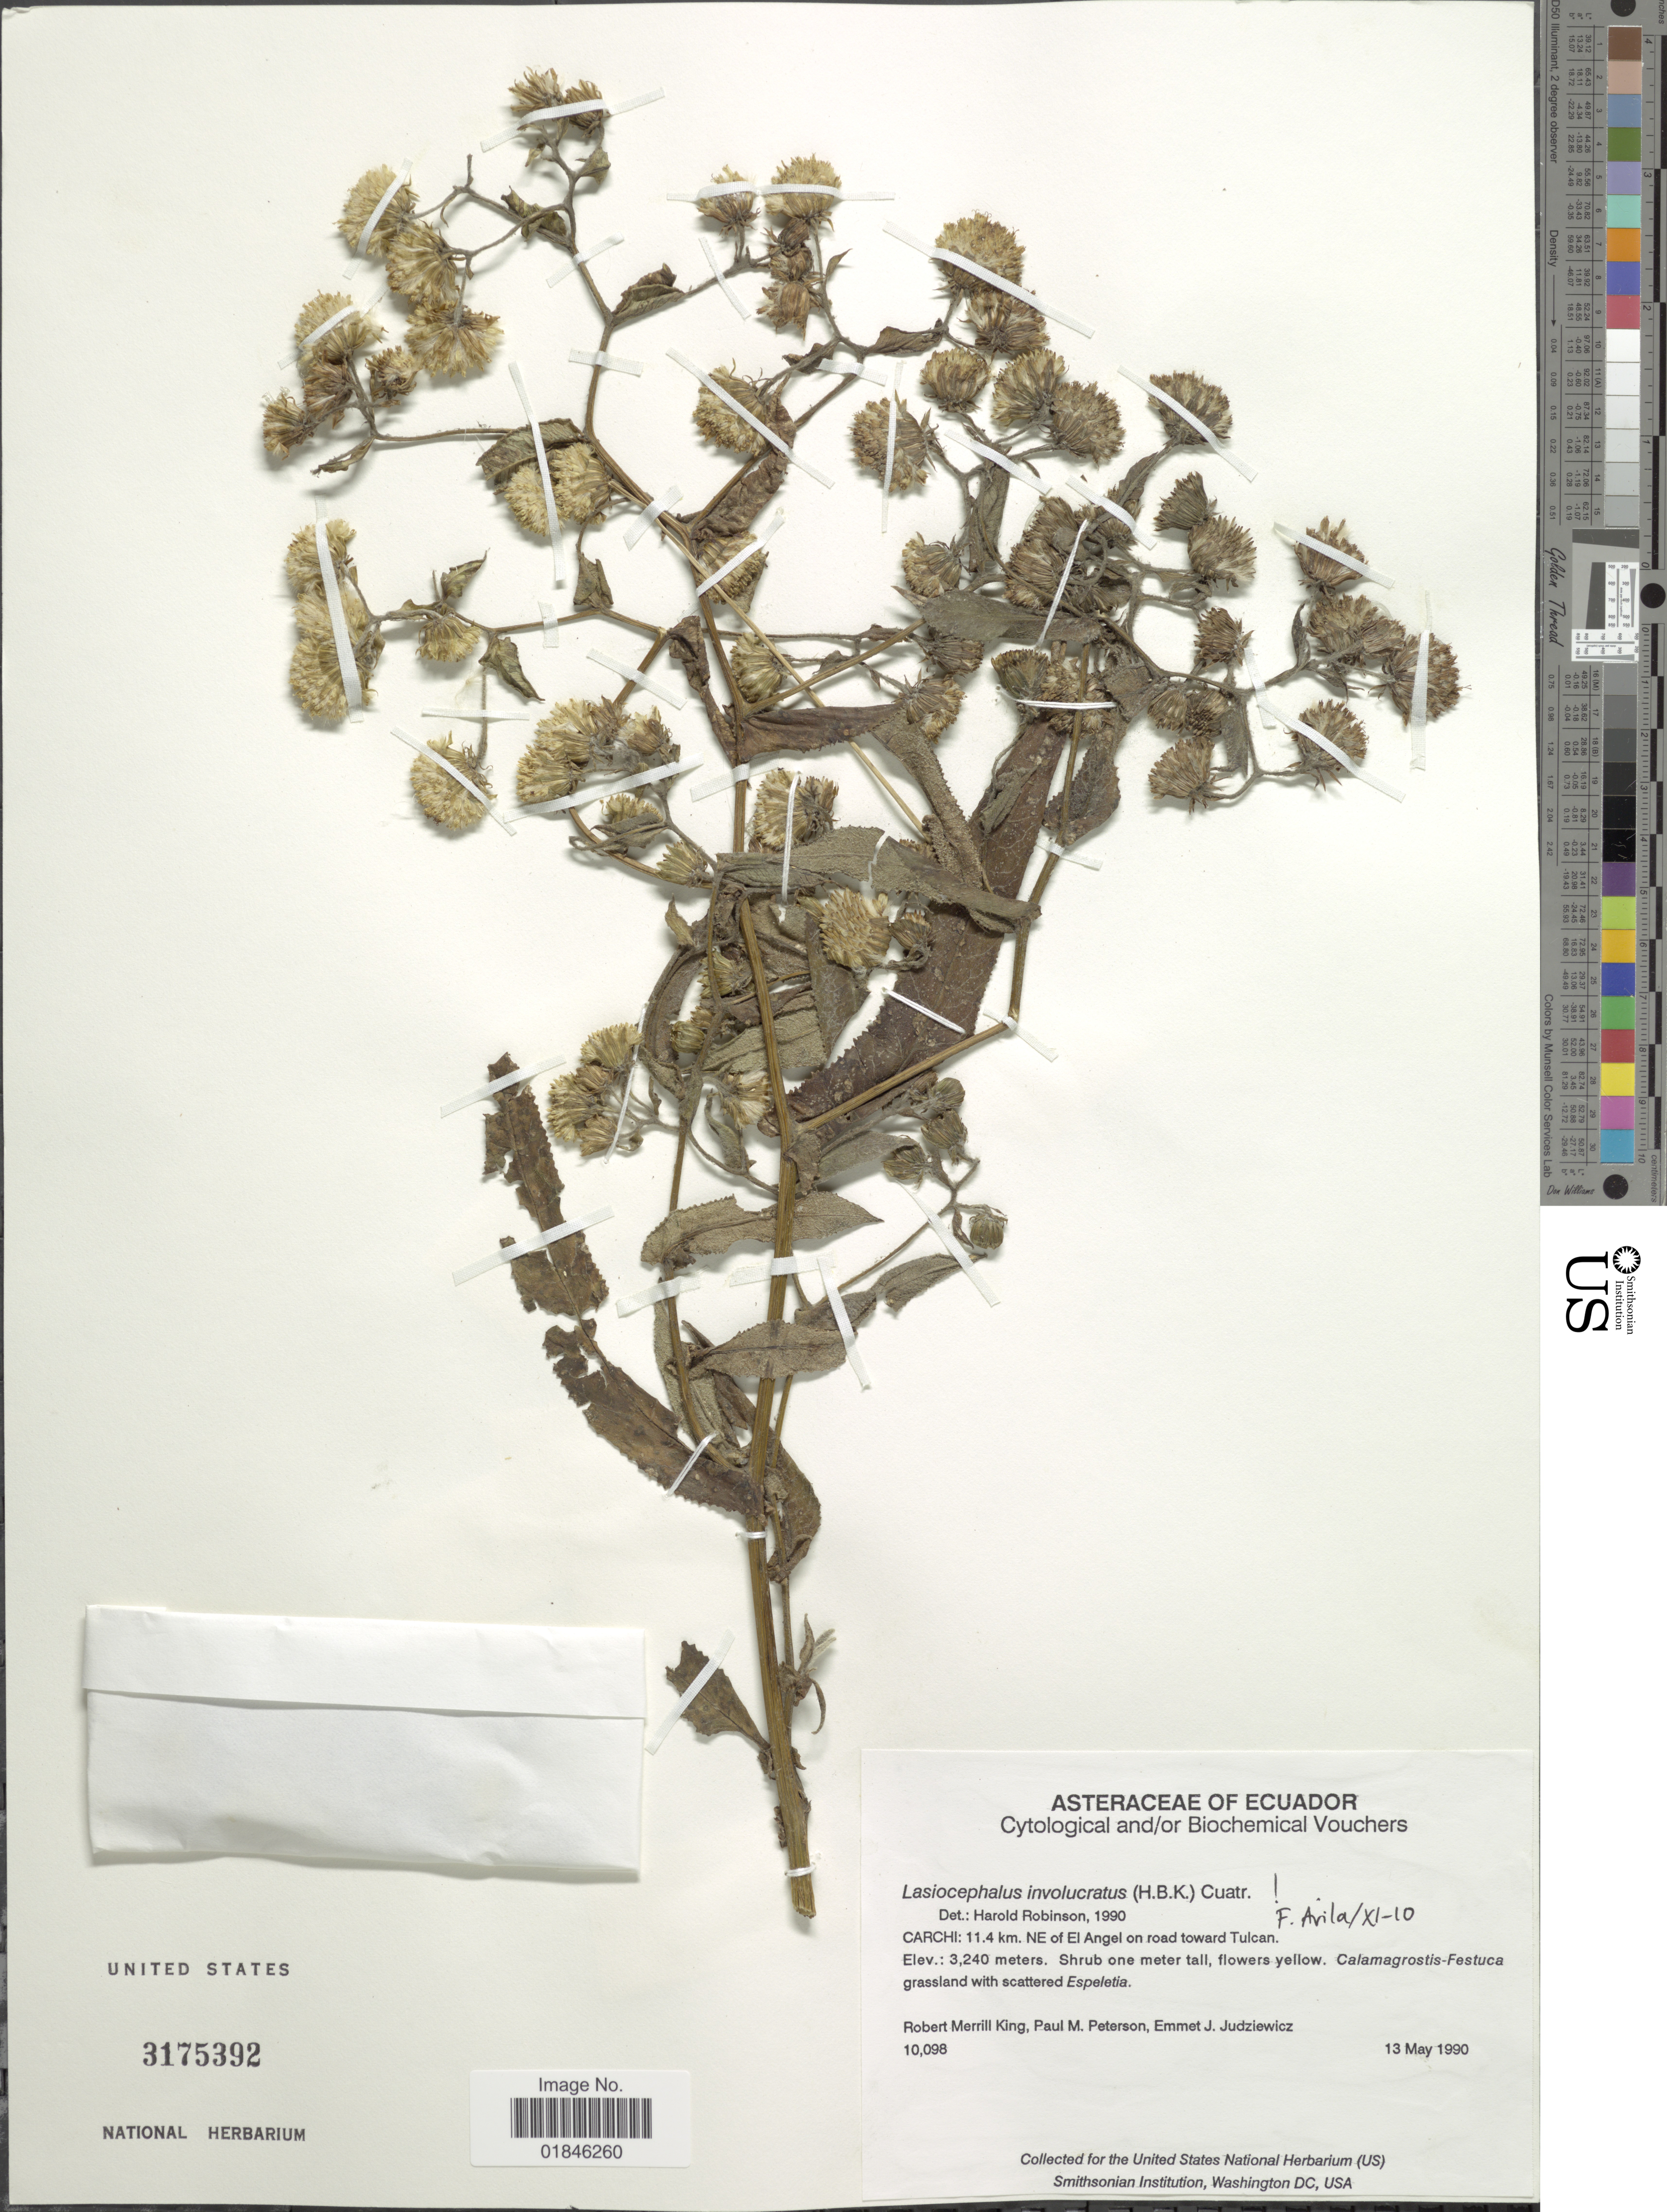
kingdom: Plantae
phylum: Tracheophyta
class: Magnoliopsida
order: Asterales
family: Asteraceae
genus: Senecio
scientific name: Senecio patens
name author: (Kunth) DC.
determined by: Salomon, Luciana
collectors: R. M. King, P. M. Peterson & E. J. Judziewicz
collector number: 10098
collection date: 1990-05-13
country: Ecuador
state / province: Carchi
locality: Carchi: 11.4 km. NE of El Angel on road toward Tulcan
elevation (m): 3240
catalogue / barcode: US 3175392